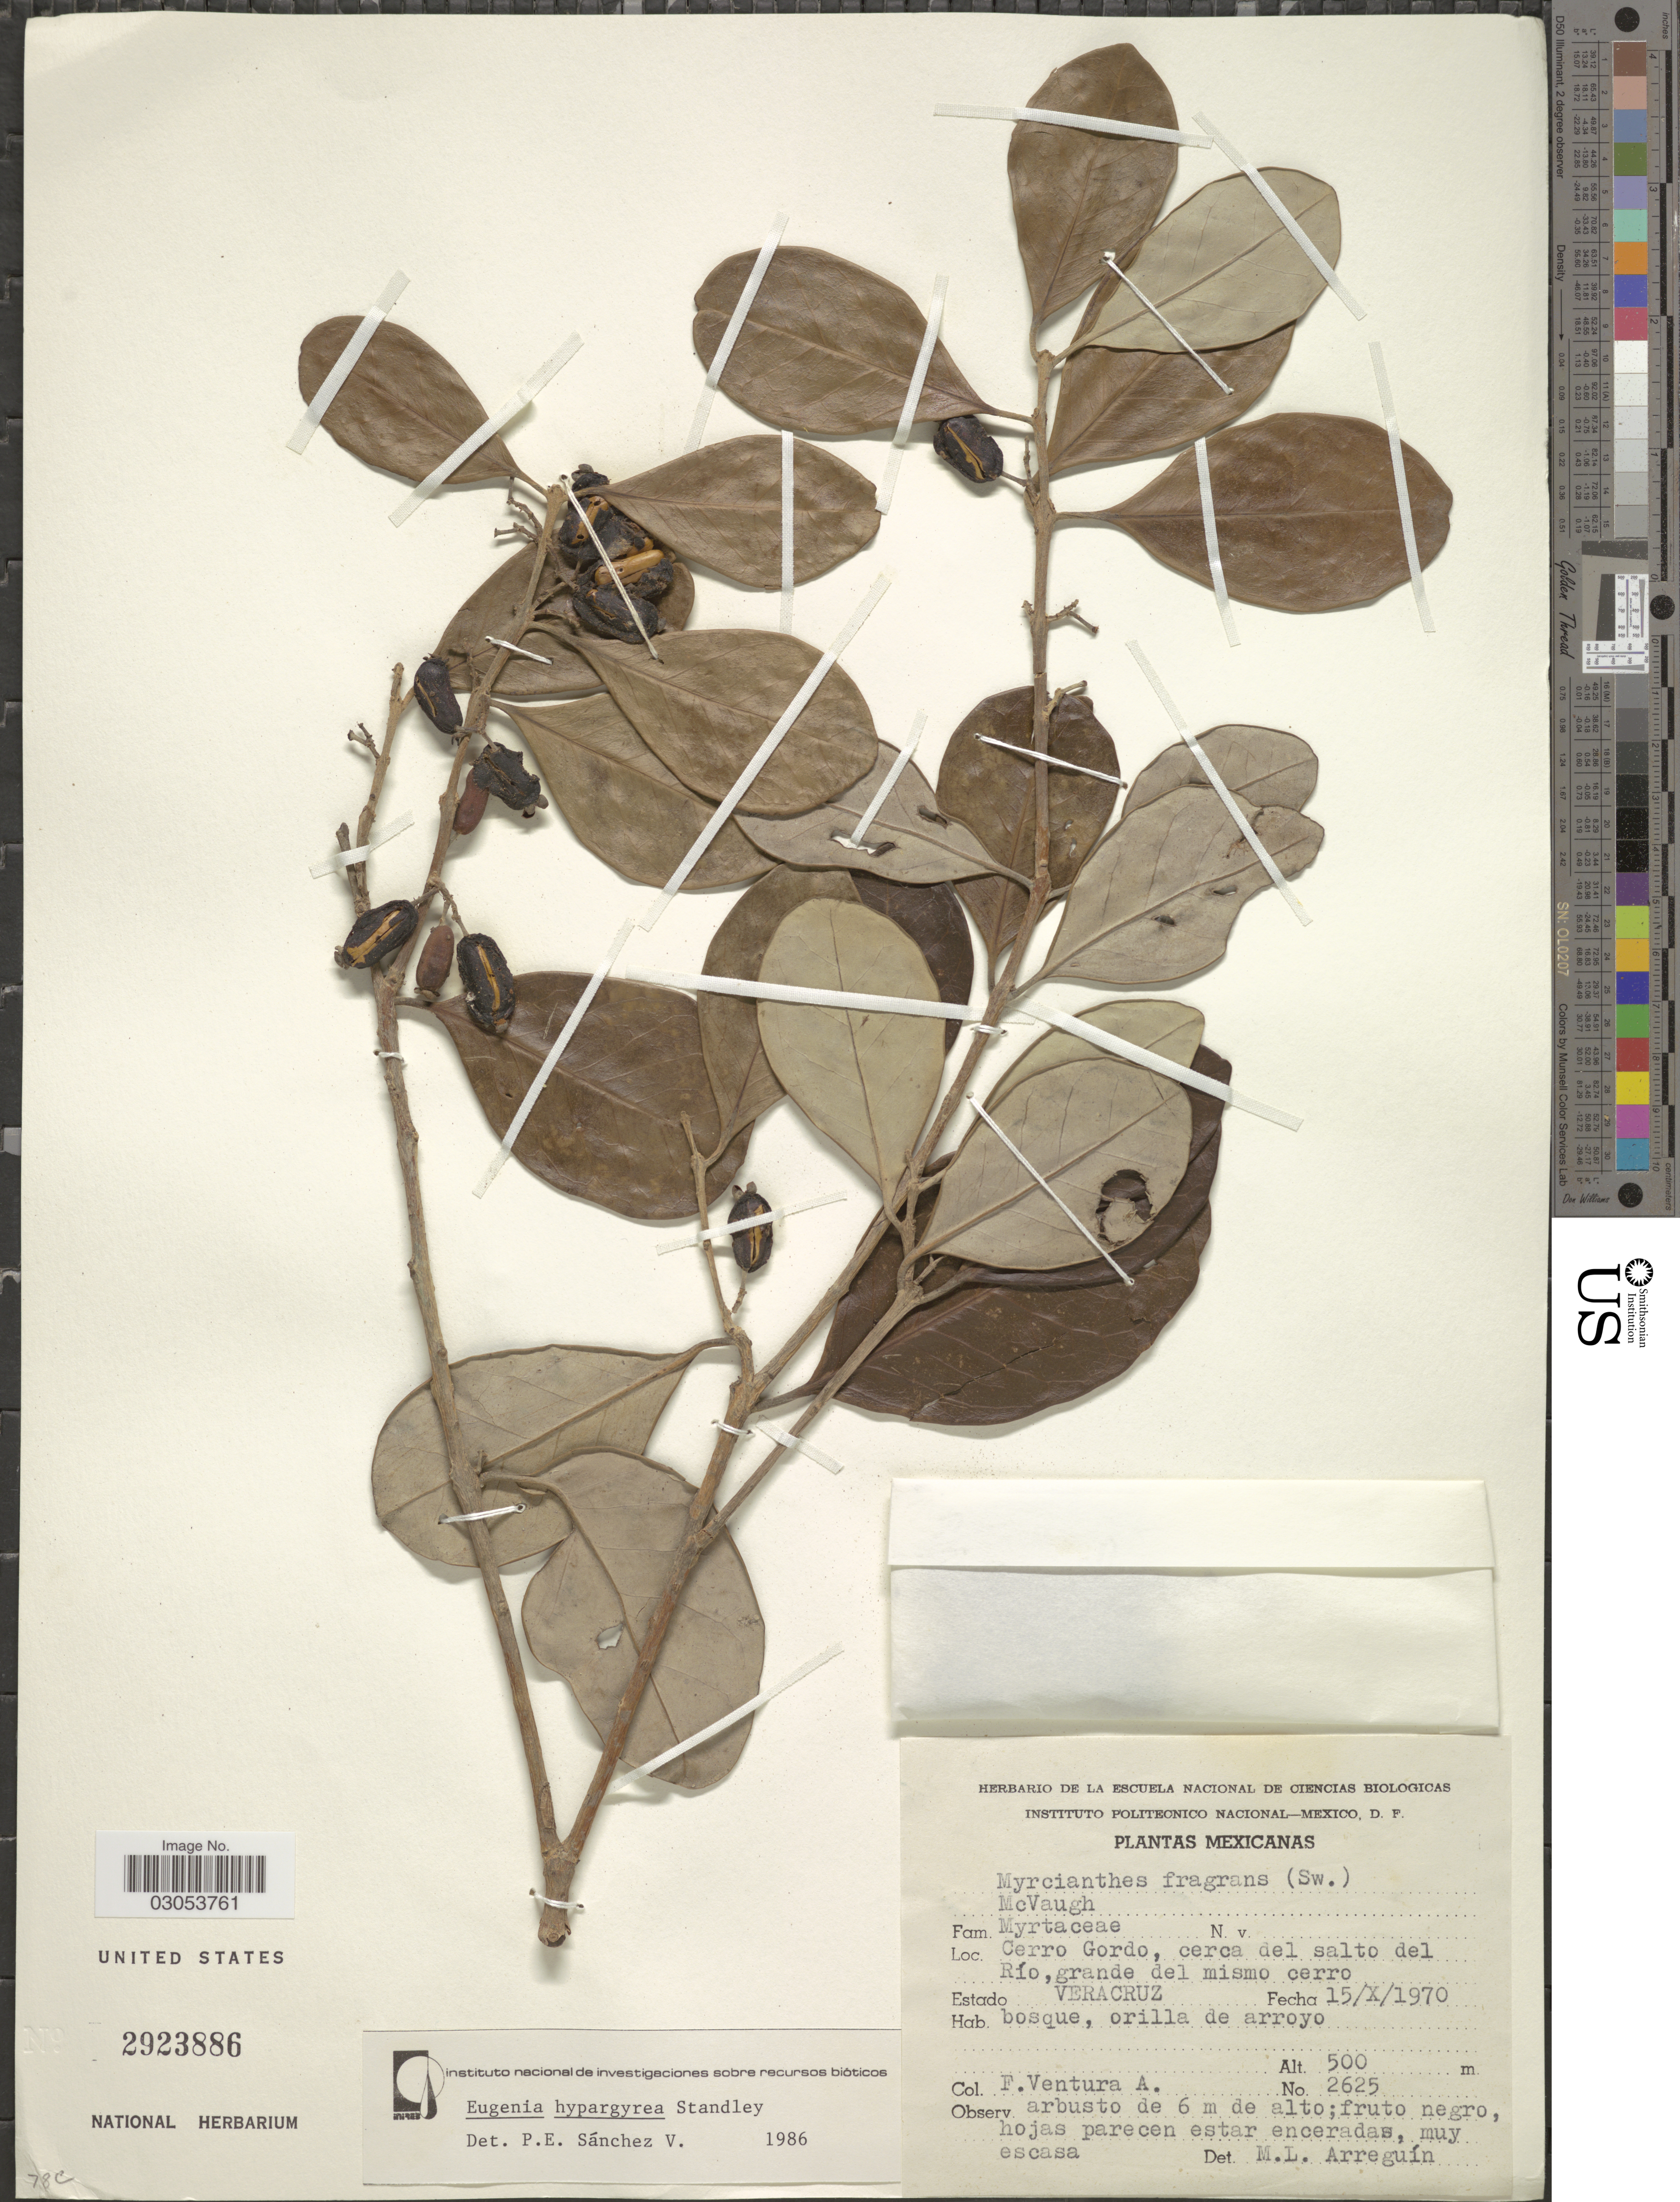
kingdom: Plantae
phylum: Tracheophyta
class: Magnoliopsida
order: Myrtales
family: Myrtaceae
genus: Eugenia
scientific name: Eugenia hypargyrea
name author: Standl.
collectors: F. Ventura A.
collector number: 2625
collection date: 1970-10-15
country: Mexico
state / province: Veracruz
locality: Cerro Gordo, cerca del salto del Río, grande del mismo cerro. Estado Veracruz.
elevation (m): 500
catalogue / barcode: US 2923886